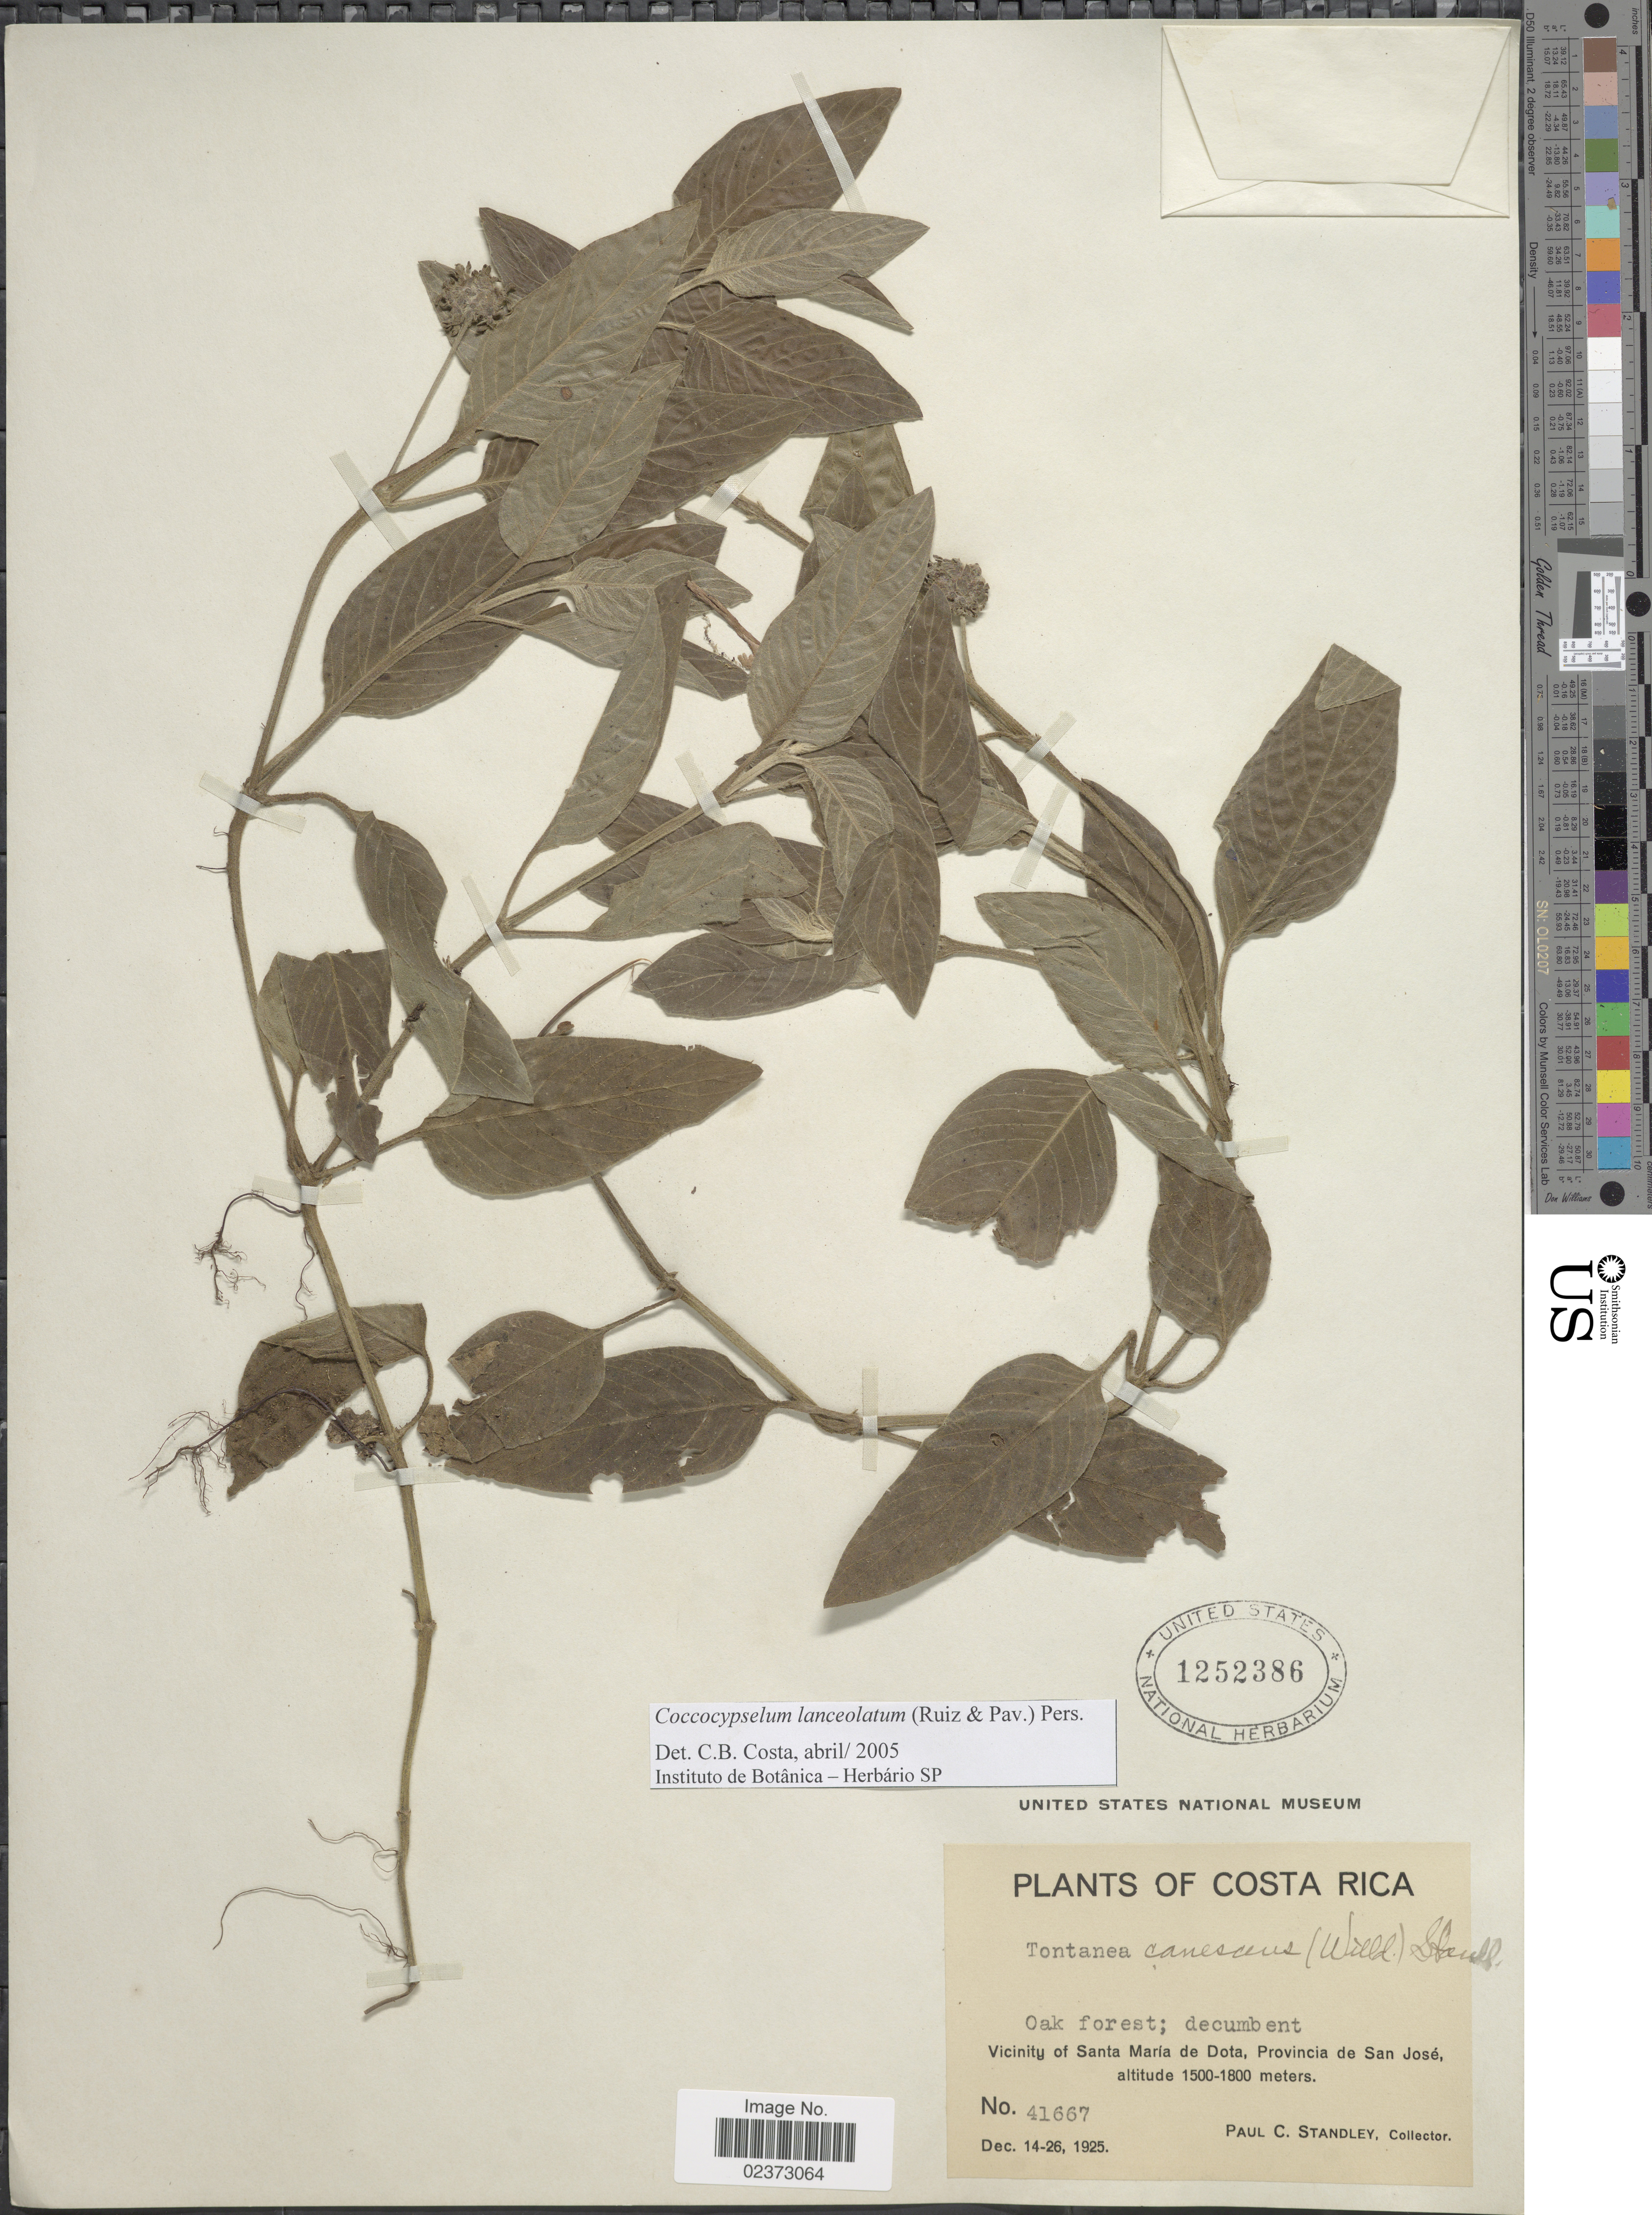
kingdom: Plantae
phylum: Tracheophyta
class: Magnoliopsida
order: Gentianales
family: Rubiaceae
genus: Coccocypselum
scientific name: Coccocypselum lanceolatum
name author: (Ruiz & Pav.) Pers.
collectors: P. C. Standley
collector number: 41667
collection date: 1925-12-14/1925-12-26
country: Costa Rica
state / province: San José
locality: Vicinity of Santa Maria de Dota, Provincia de San Jose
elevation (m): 1500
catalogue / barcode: US 1252386